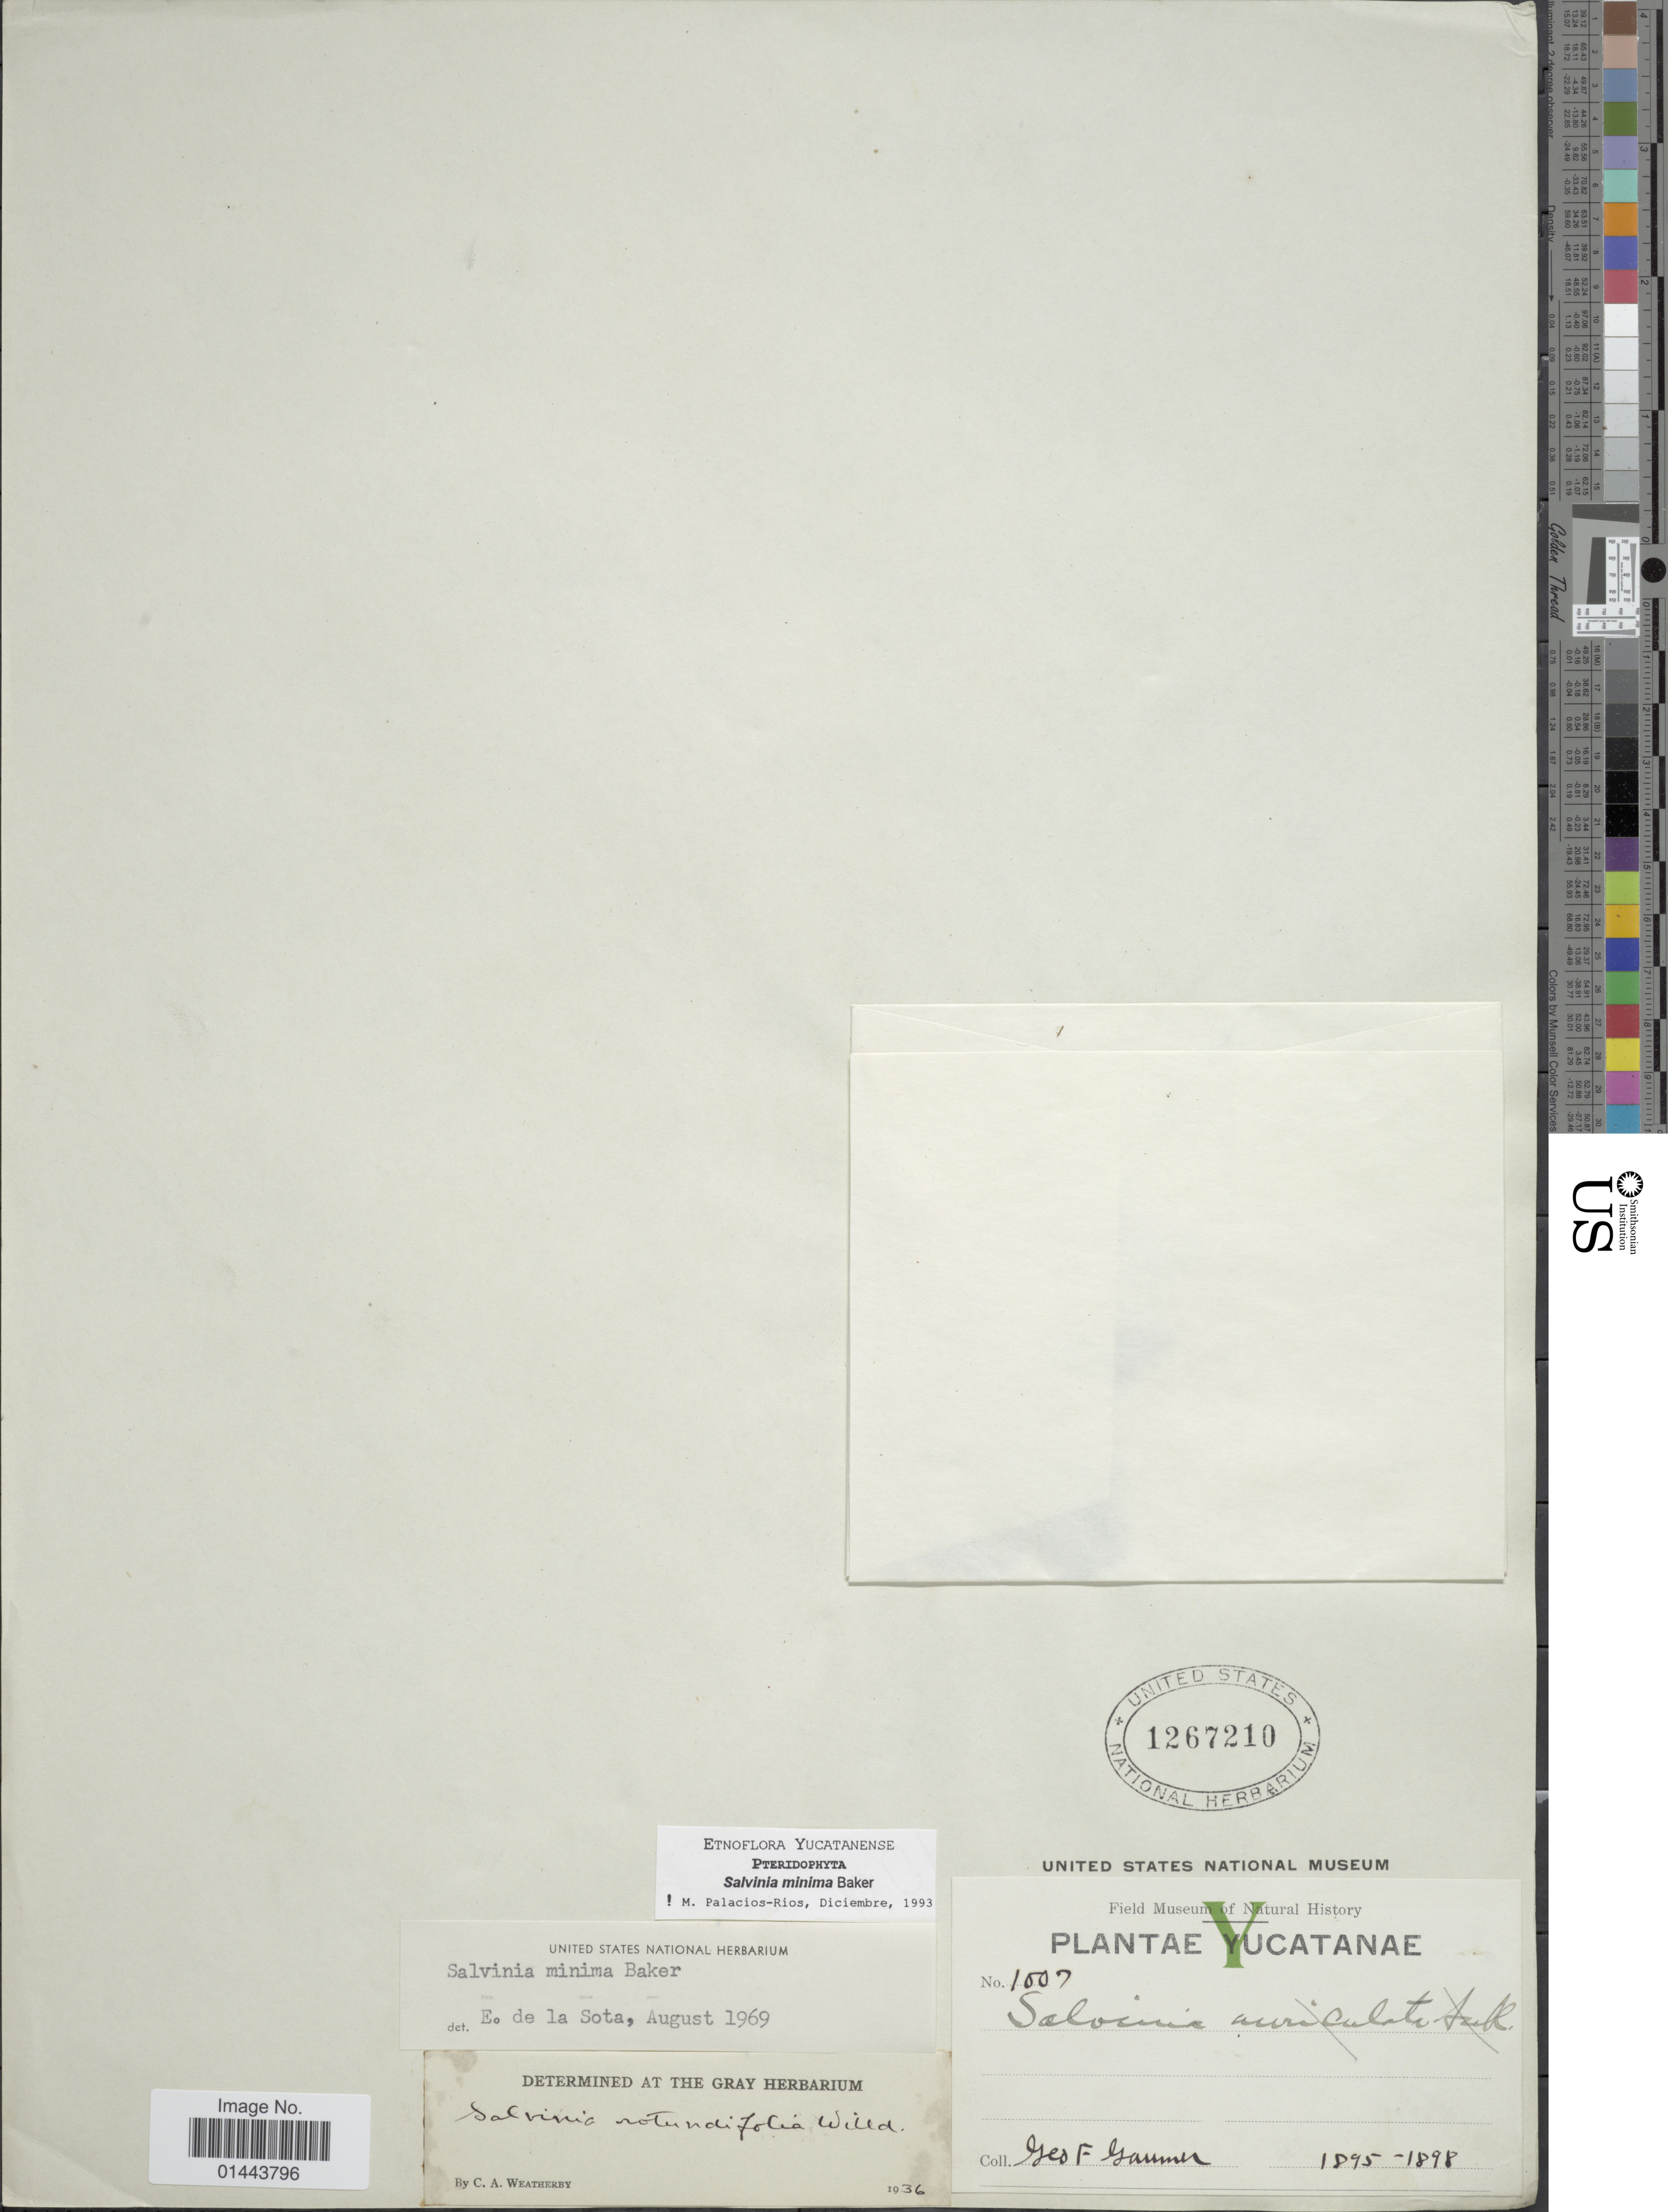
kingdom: Plantae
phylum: Tracheophyta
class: Polypodiopsida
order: Salviniales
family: Salviniaceae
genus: Salvinia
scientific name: Salvinia minima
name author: Baker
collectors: G. F. Gaumer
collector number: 1007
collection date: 1895/1898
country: Mexico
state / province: Yucatán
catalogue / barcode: US 1267210